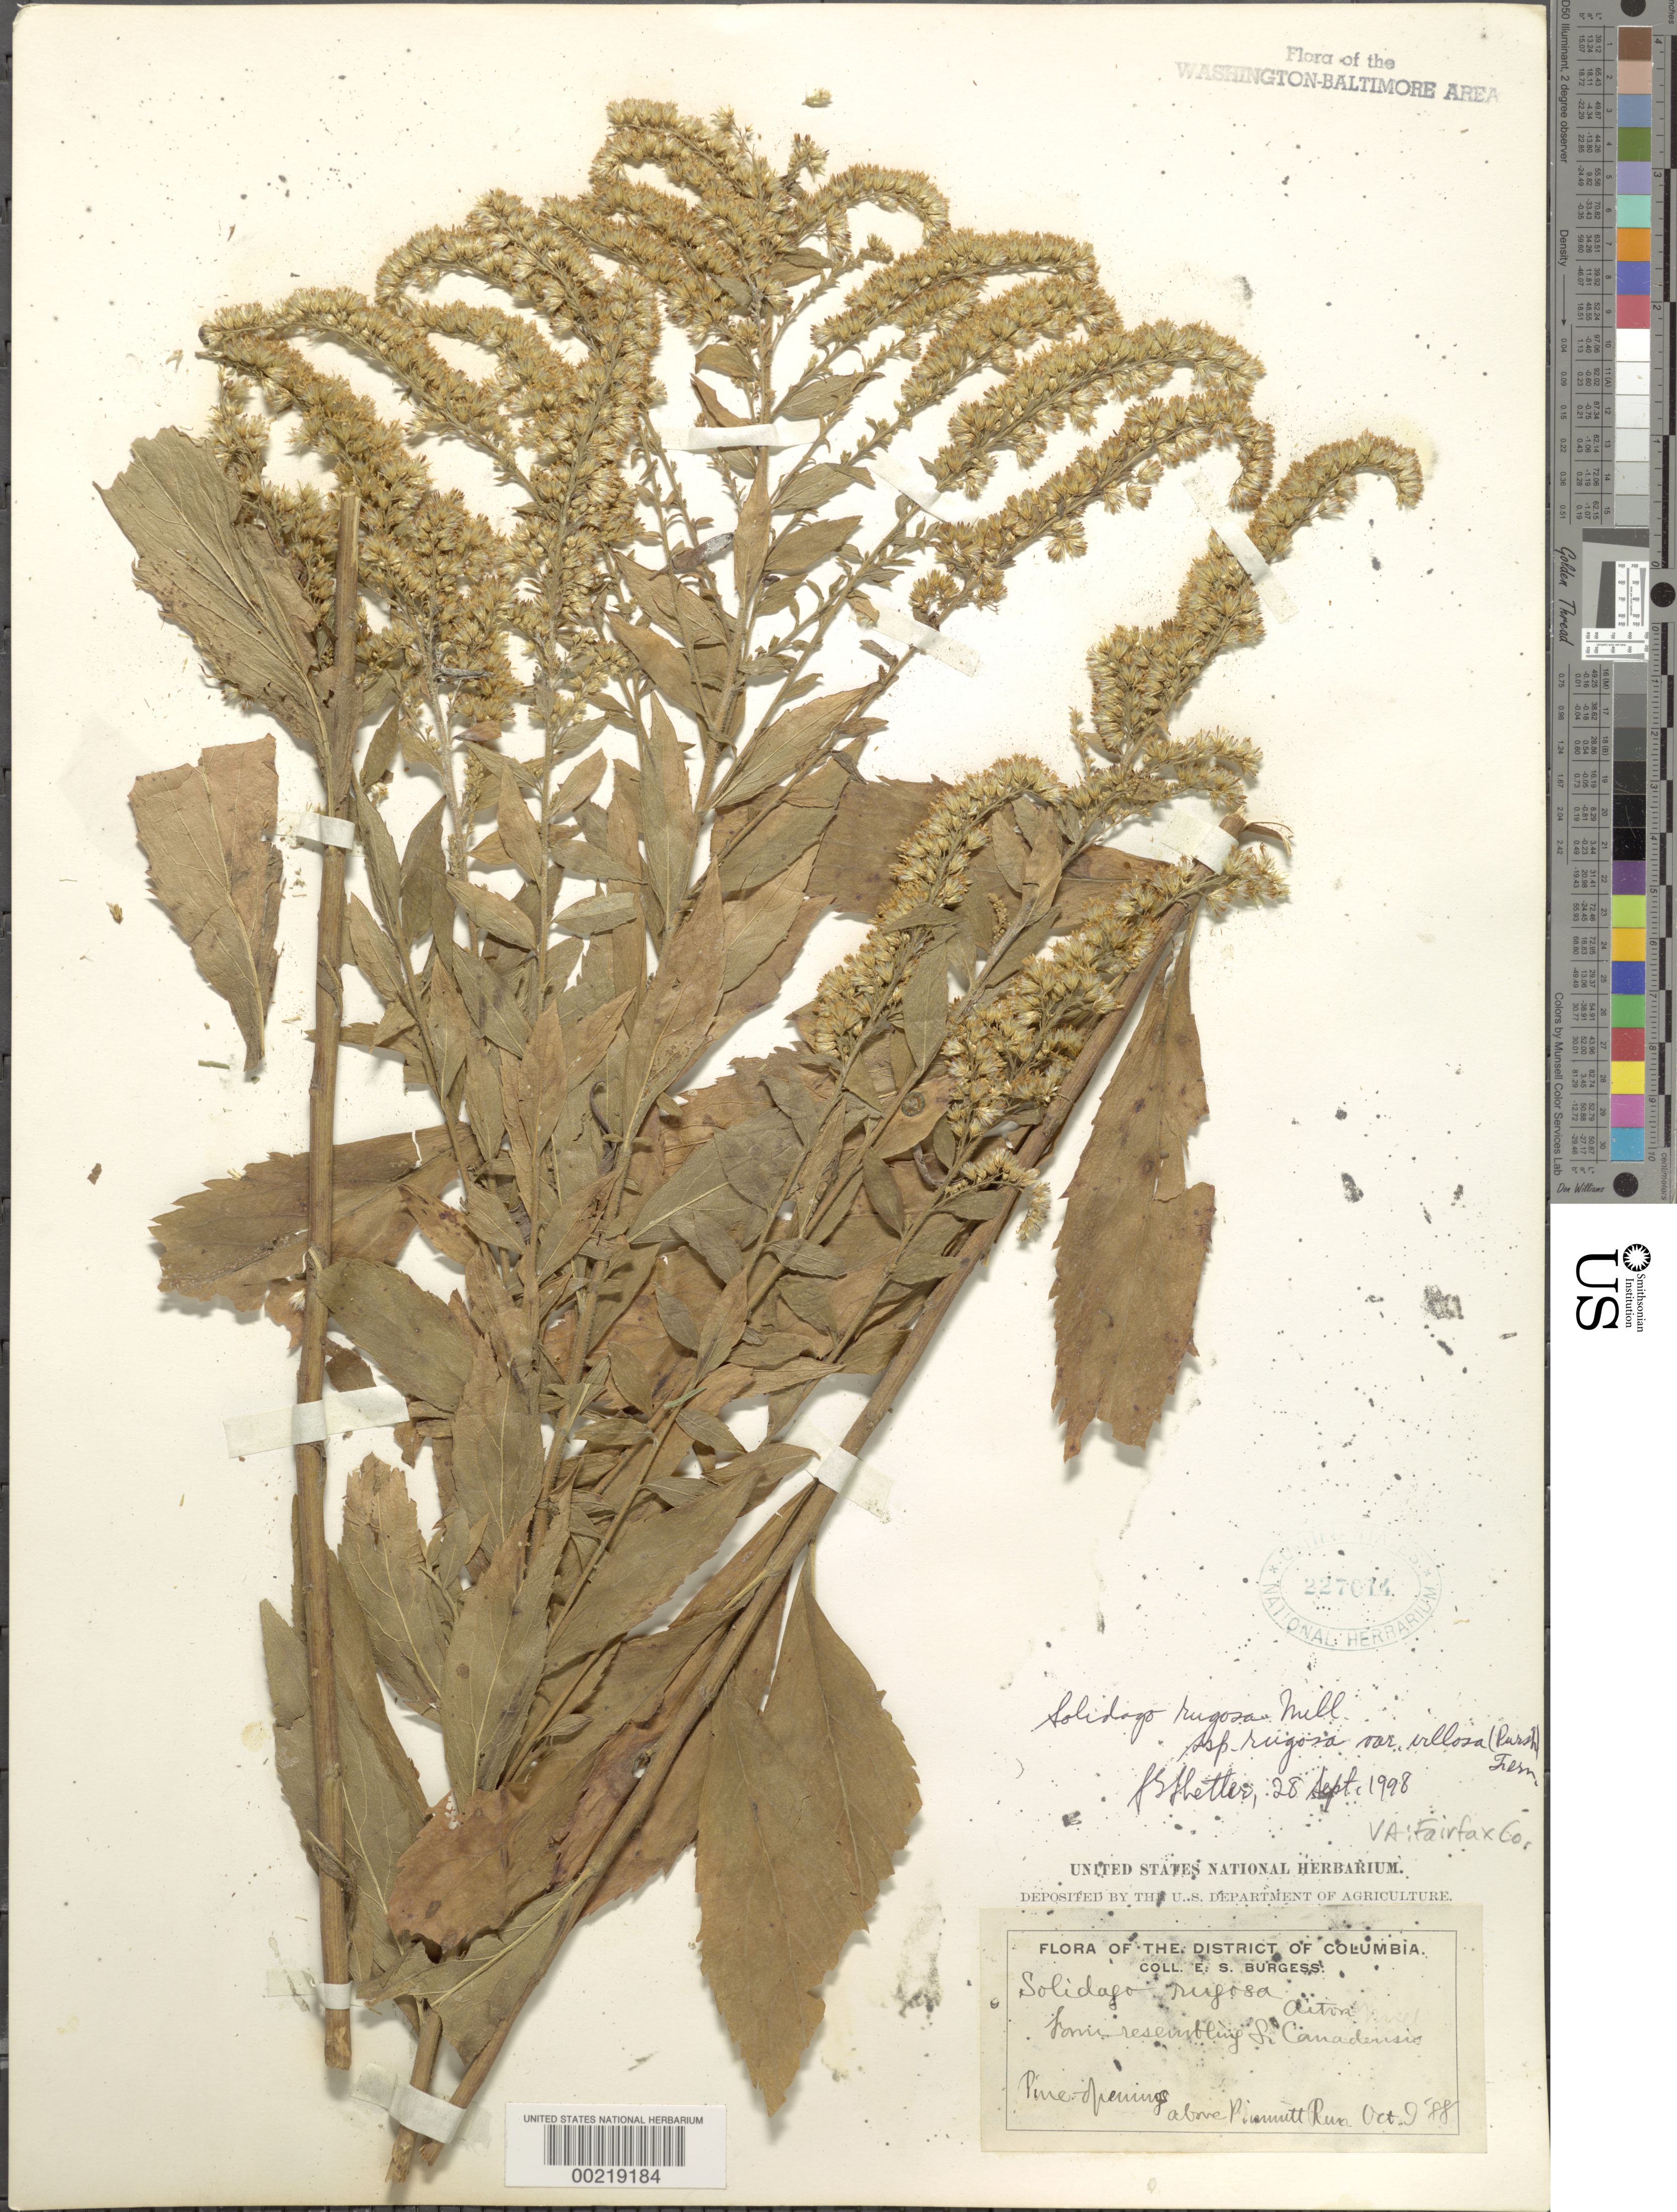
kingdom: Plantae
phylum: Tracheophyta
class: Magnoliopsida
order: Asterales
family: Asteraceae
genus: Solidago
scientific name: Solidago rugosa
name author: Mill.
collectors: E. Burgess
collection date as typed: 09 Oct 1888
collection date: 1888-10-09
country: United States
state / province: Virginia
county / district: Fairfax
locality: Above Pimmit Run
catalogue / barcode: US 227014